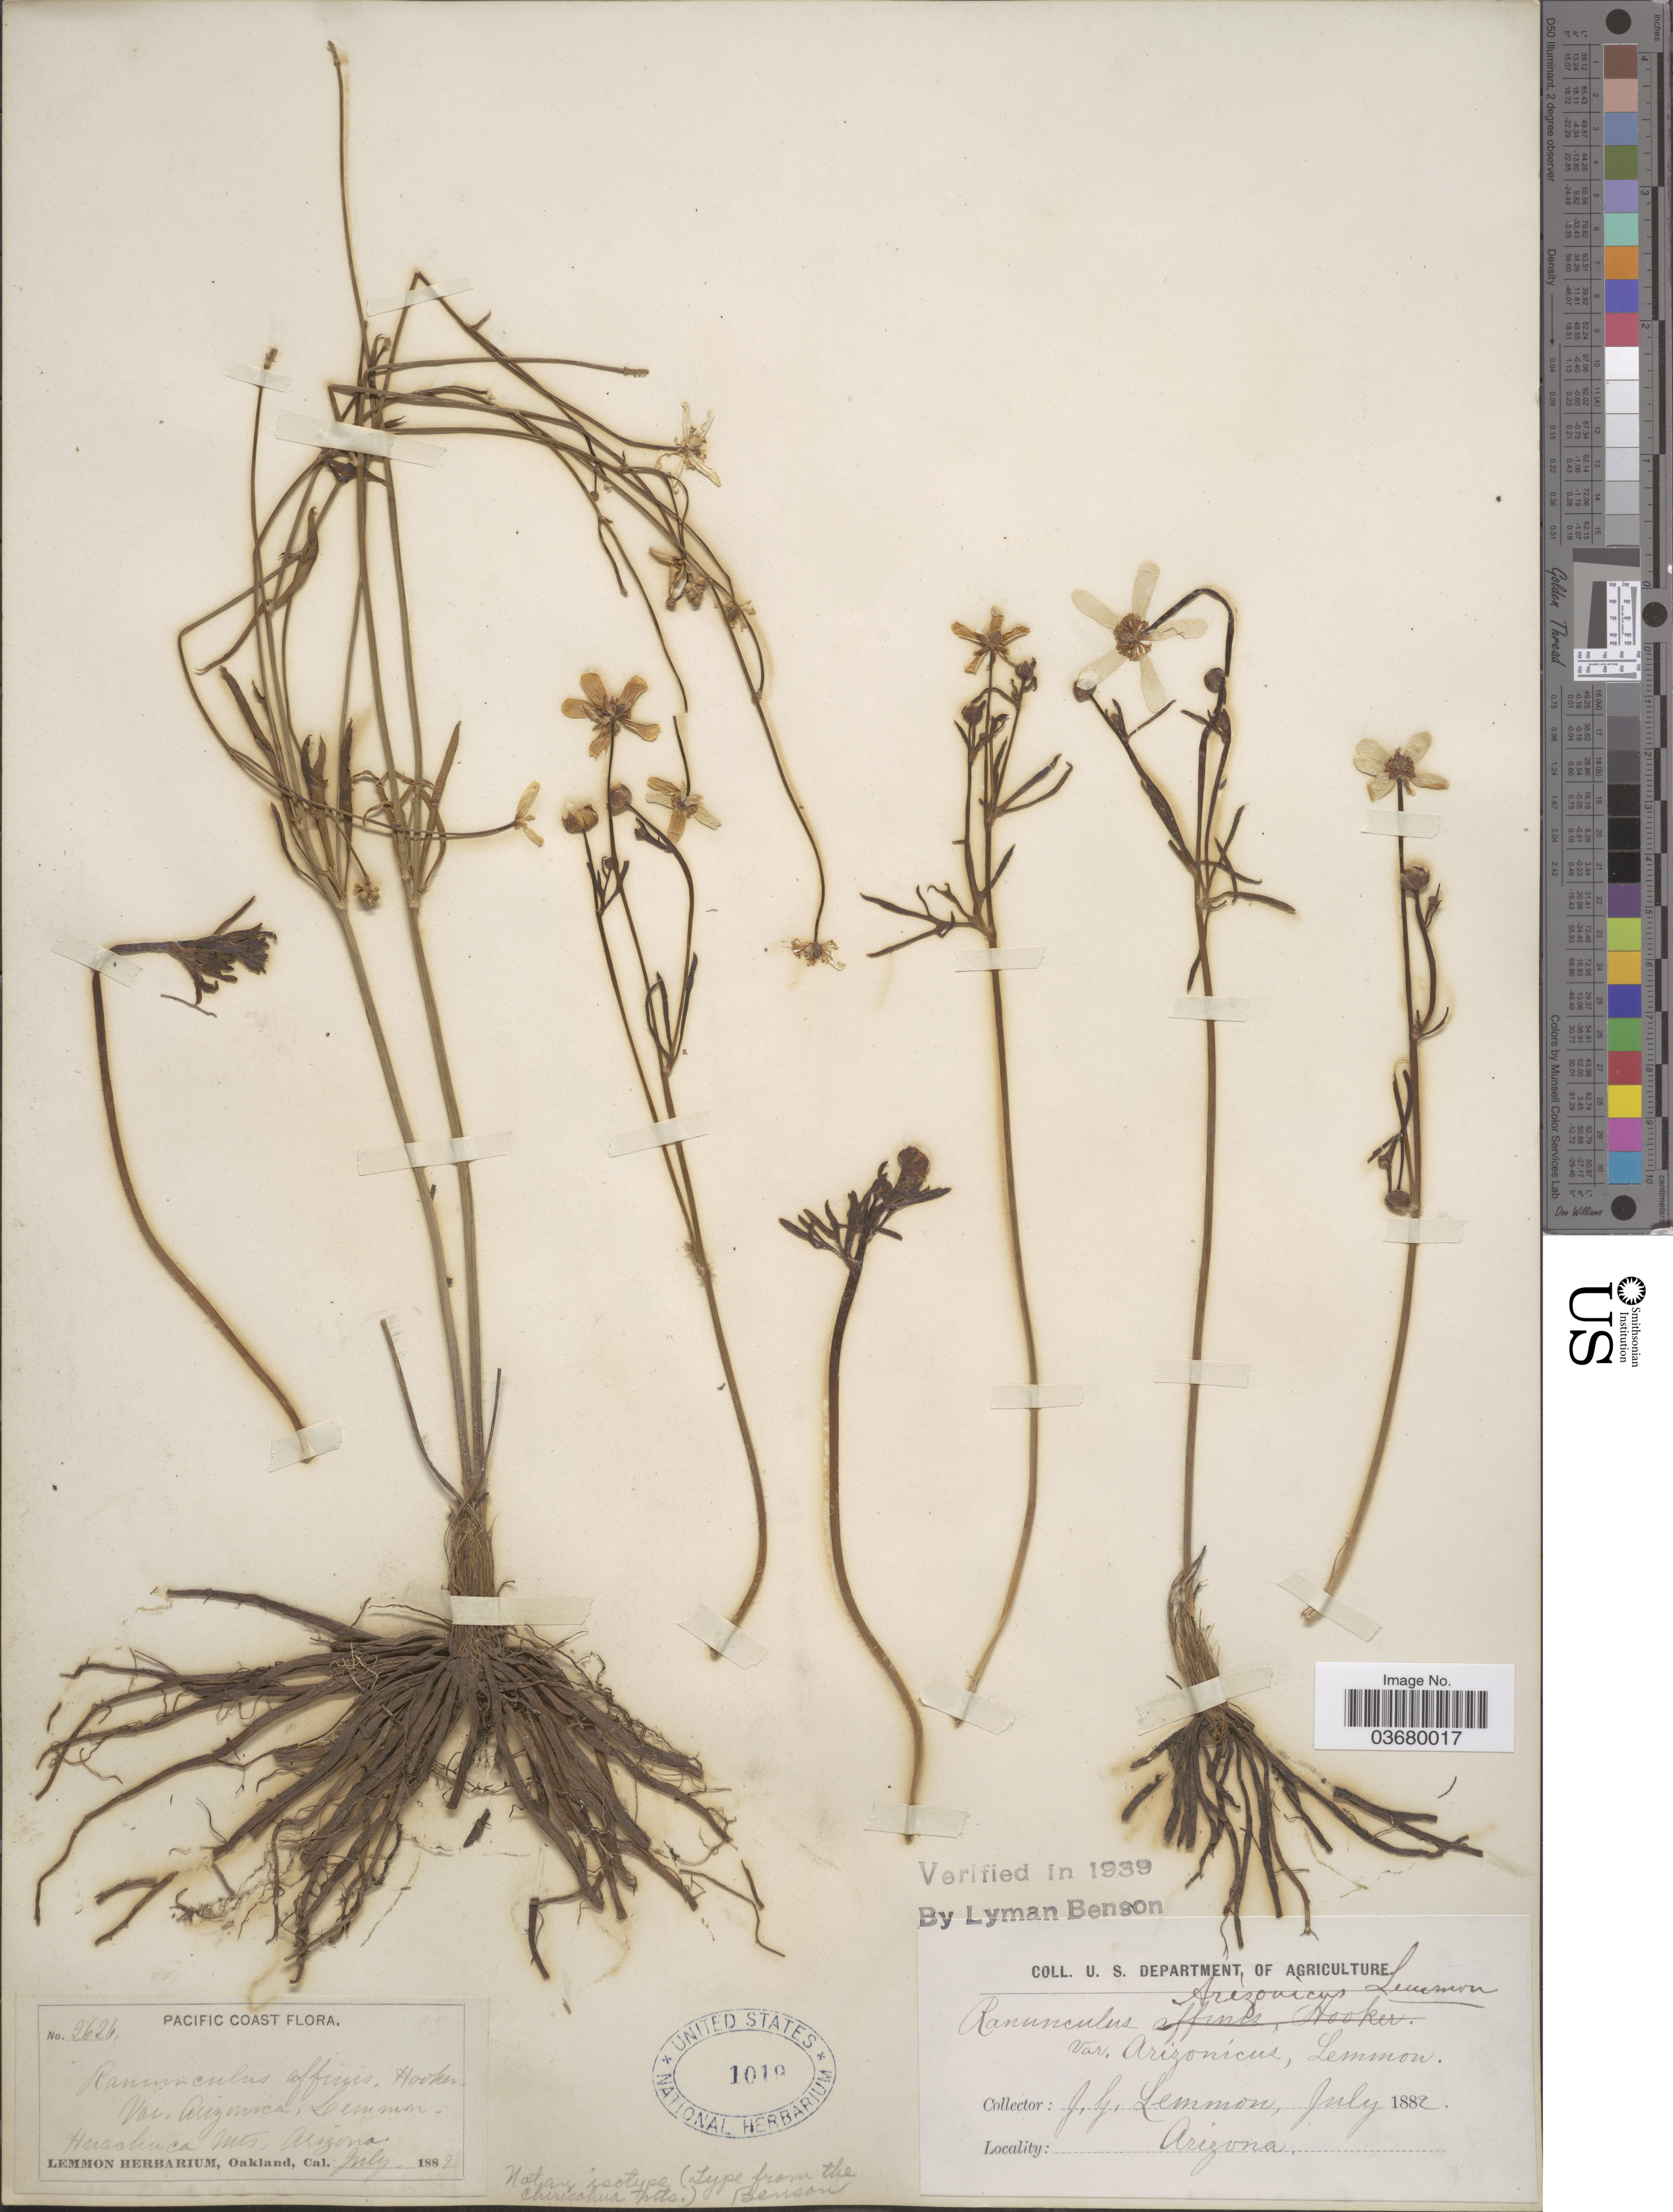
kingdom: Plantae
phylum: Tracheophyta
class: Magnoliopsida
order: Ranunculales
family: Ranunculaceae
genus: Ranunculus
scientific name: Ranunculus arizonicus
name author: Lemmon ex A. Gray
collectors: J. Lemmon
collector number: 2626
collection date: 1882-07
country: United States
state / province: Arizona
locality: Huachuca Mts. Pacific Coast.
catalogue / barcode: US 1019